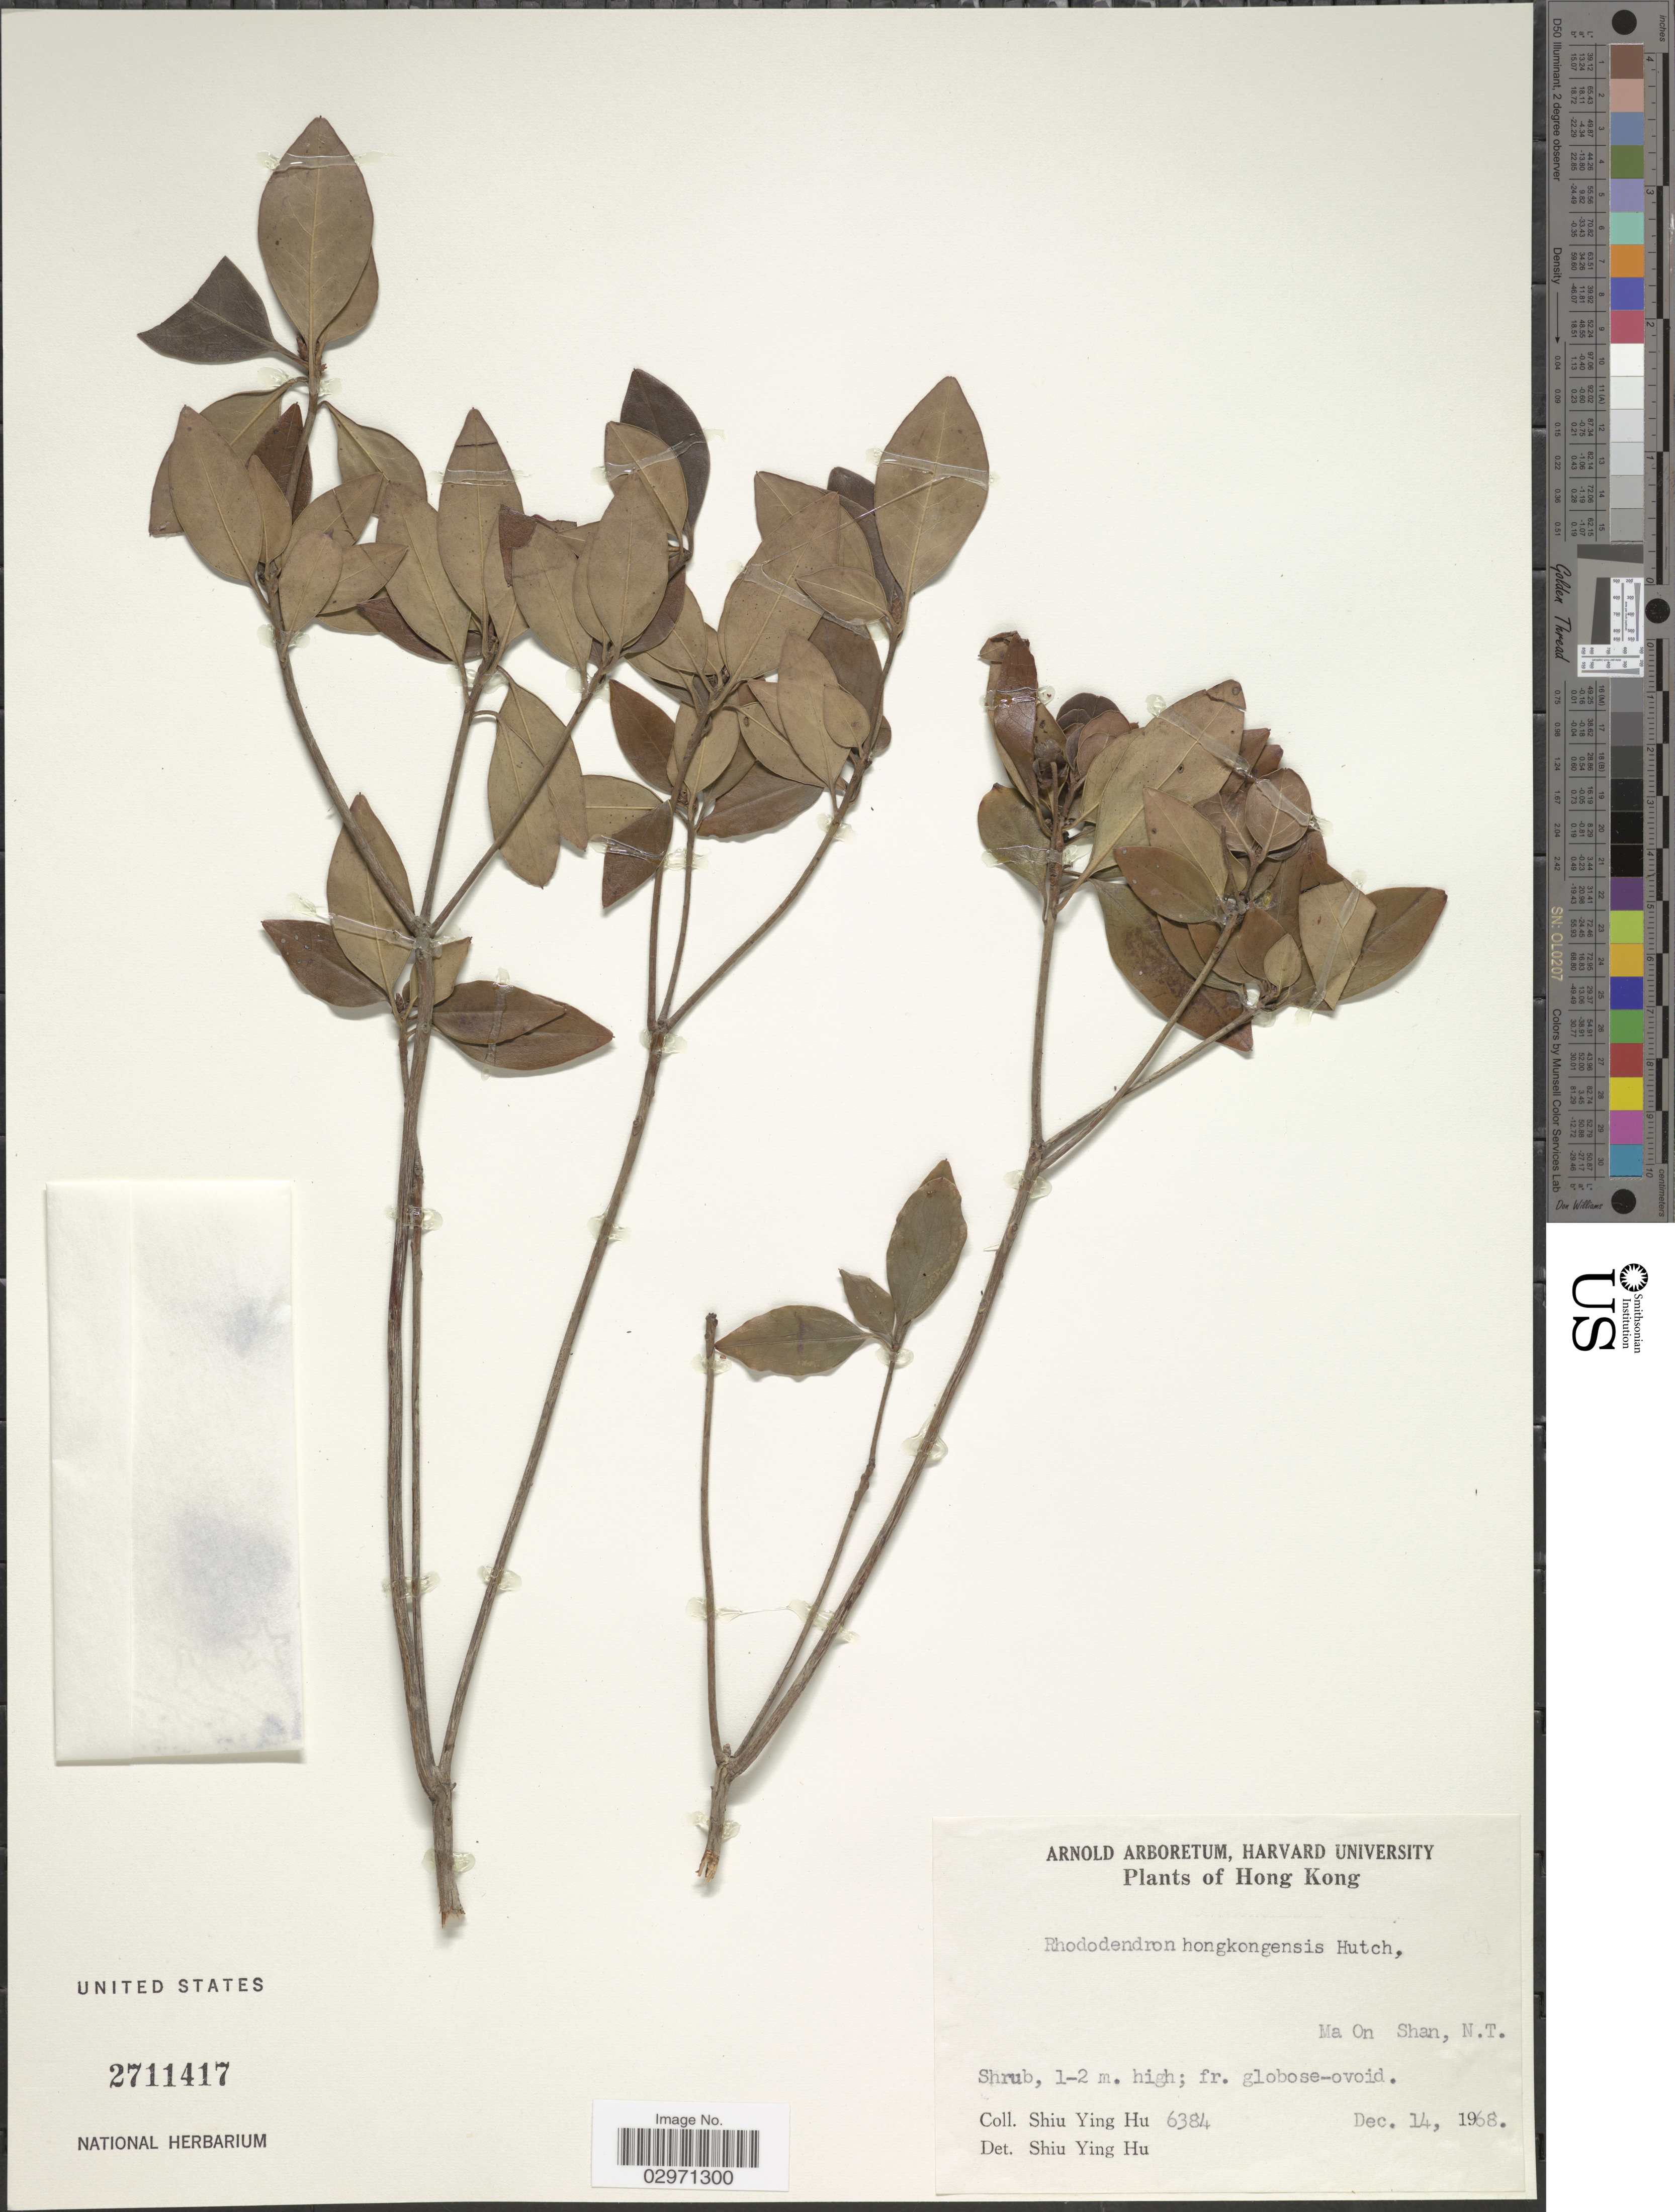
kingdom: Plantae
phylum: Tracheophyta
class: Magnoliopsida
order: Ericales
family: Ericaceae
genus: Rhododendron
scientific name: Rhododendron hongkongense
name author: Hutch.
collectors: S. Y. Hu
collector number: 6384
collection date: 1968-12-14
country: China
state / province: Hong Kong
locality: Ma On Shan, N.T.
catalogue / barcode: US 2711417